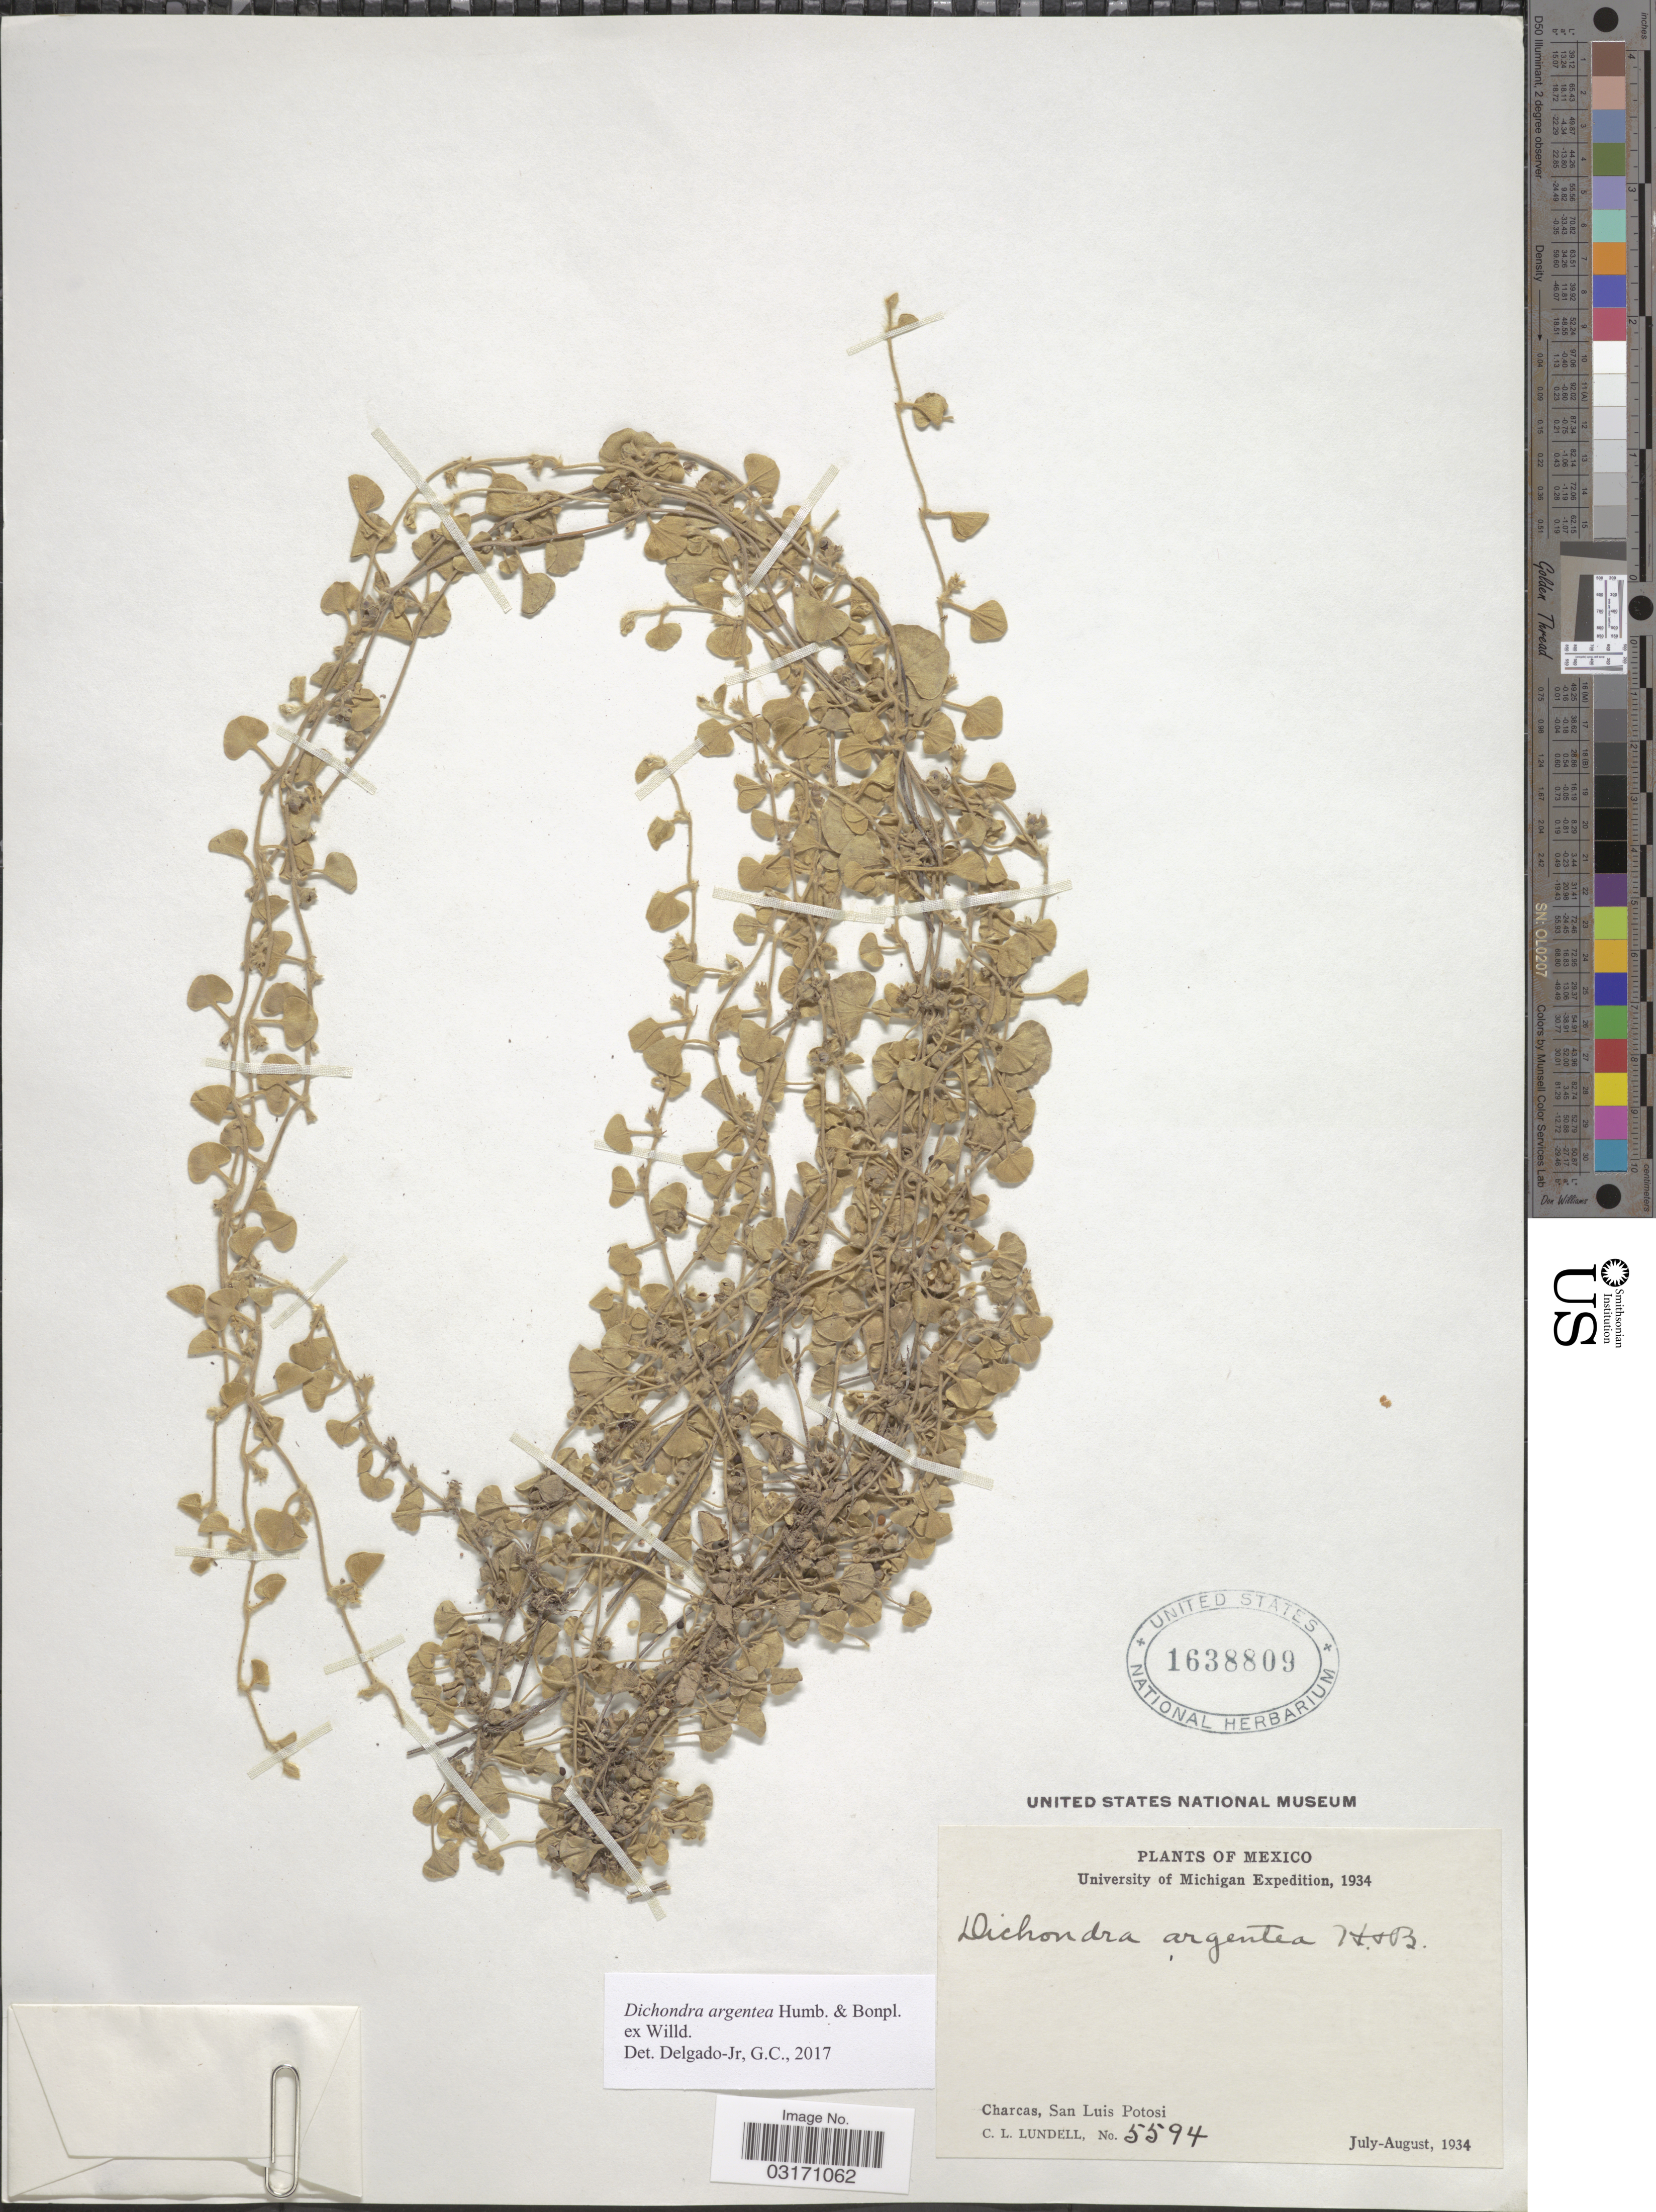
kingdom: Plantae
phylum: Tracheophyta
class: Magnoliopsida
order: Solanales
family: Convolvulaceae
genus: Dichondra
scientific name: Dichondra argentea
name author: Humb. & Bonpl. ex Willd.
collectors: C. L. Lundell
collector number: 5594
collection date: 1934-07/1934-08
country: Mexico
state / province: San Luis Potosí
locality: Charcas.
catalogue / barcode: US 1638809